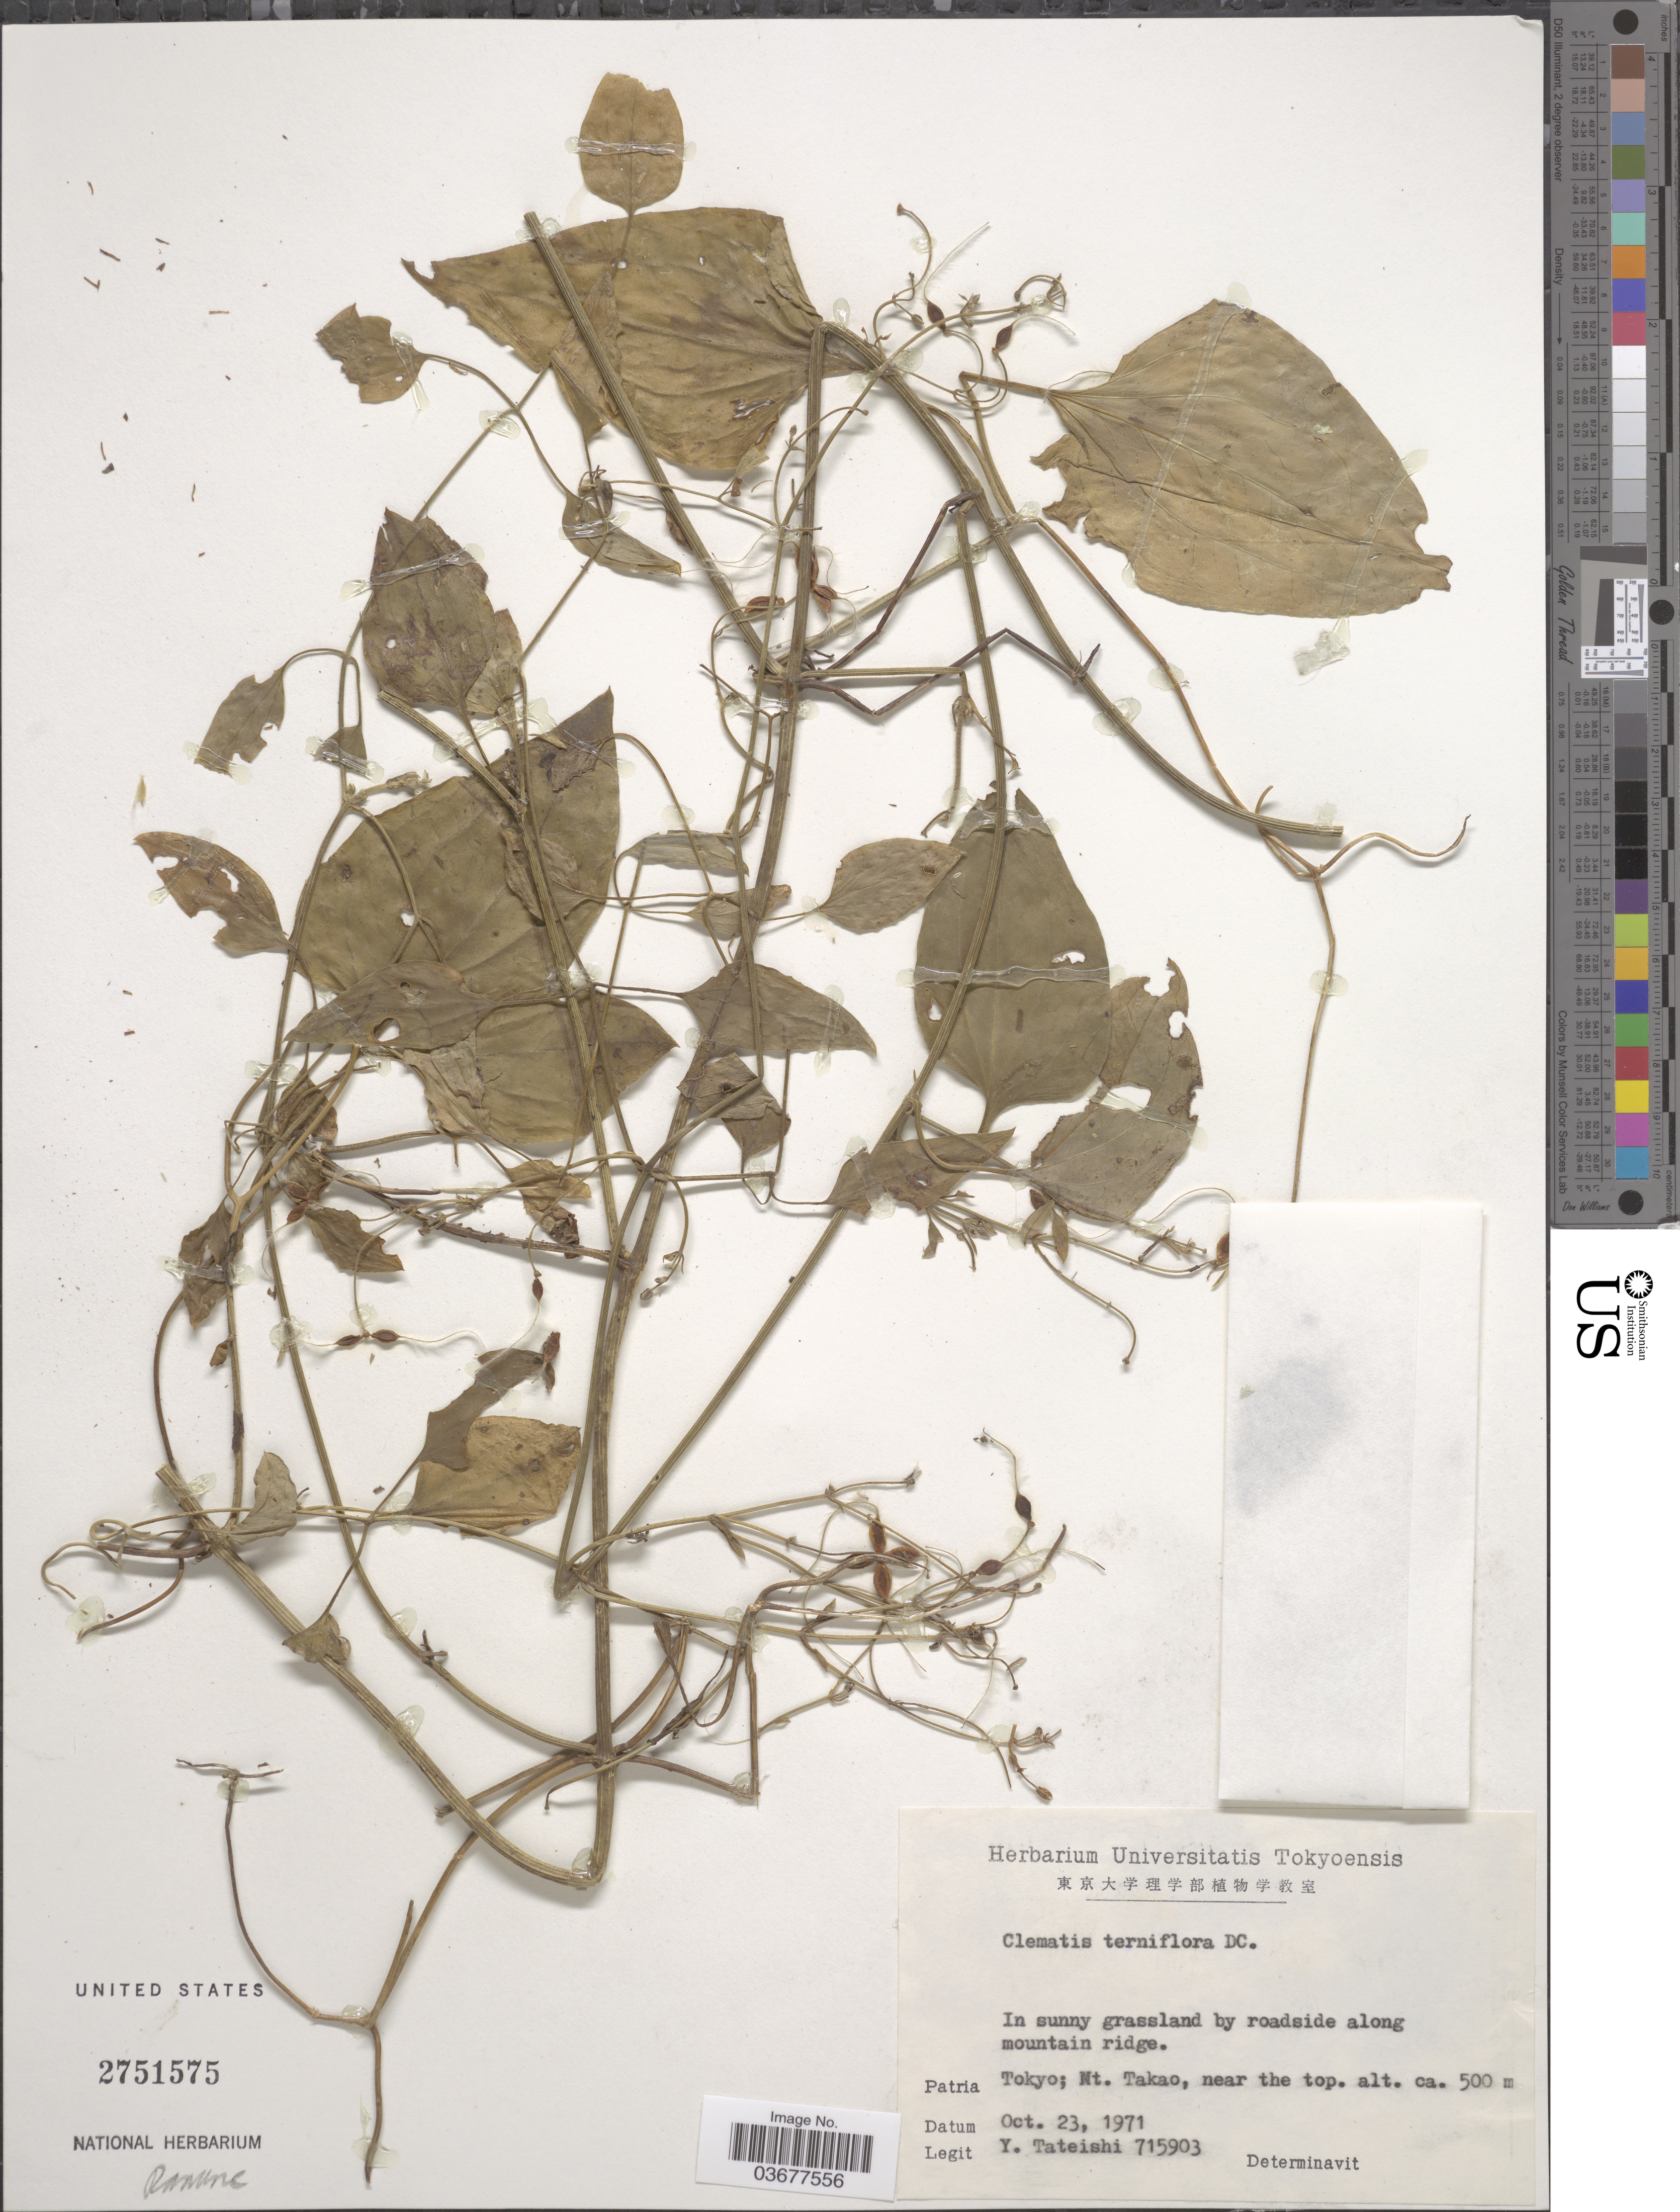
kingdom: Plantae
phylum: Tracheophyta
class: Magnoliopsida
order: Ranunculales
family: Ranunculaceae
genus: Clematis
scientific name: Clematis terniflora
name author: DC.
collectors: Y. Tateishi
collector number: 715903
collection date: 1971-10-23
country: Japan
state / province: Tokyo, Federal City of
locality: Tokyo; Mt. Takao, near the top.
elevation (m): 500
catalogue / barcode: US 2751575